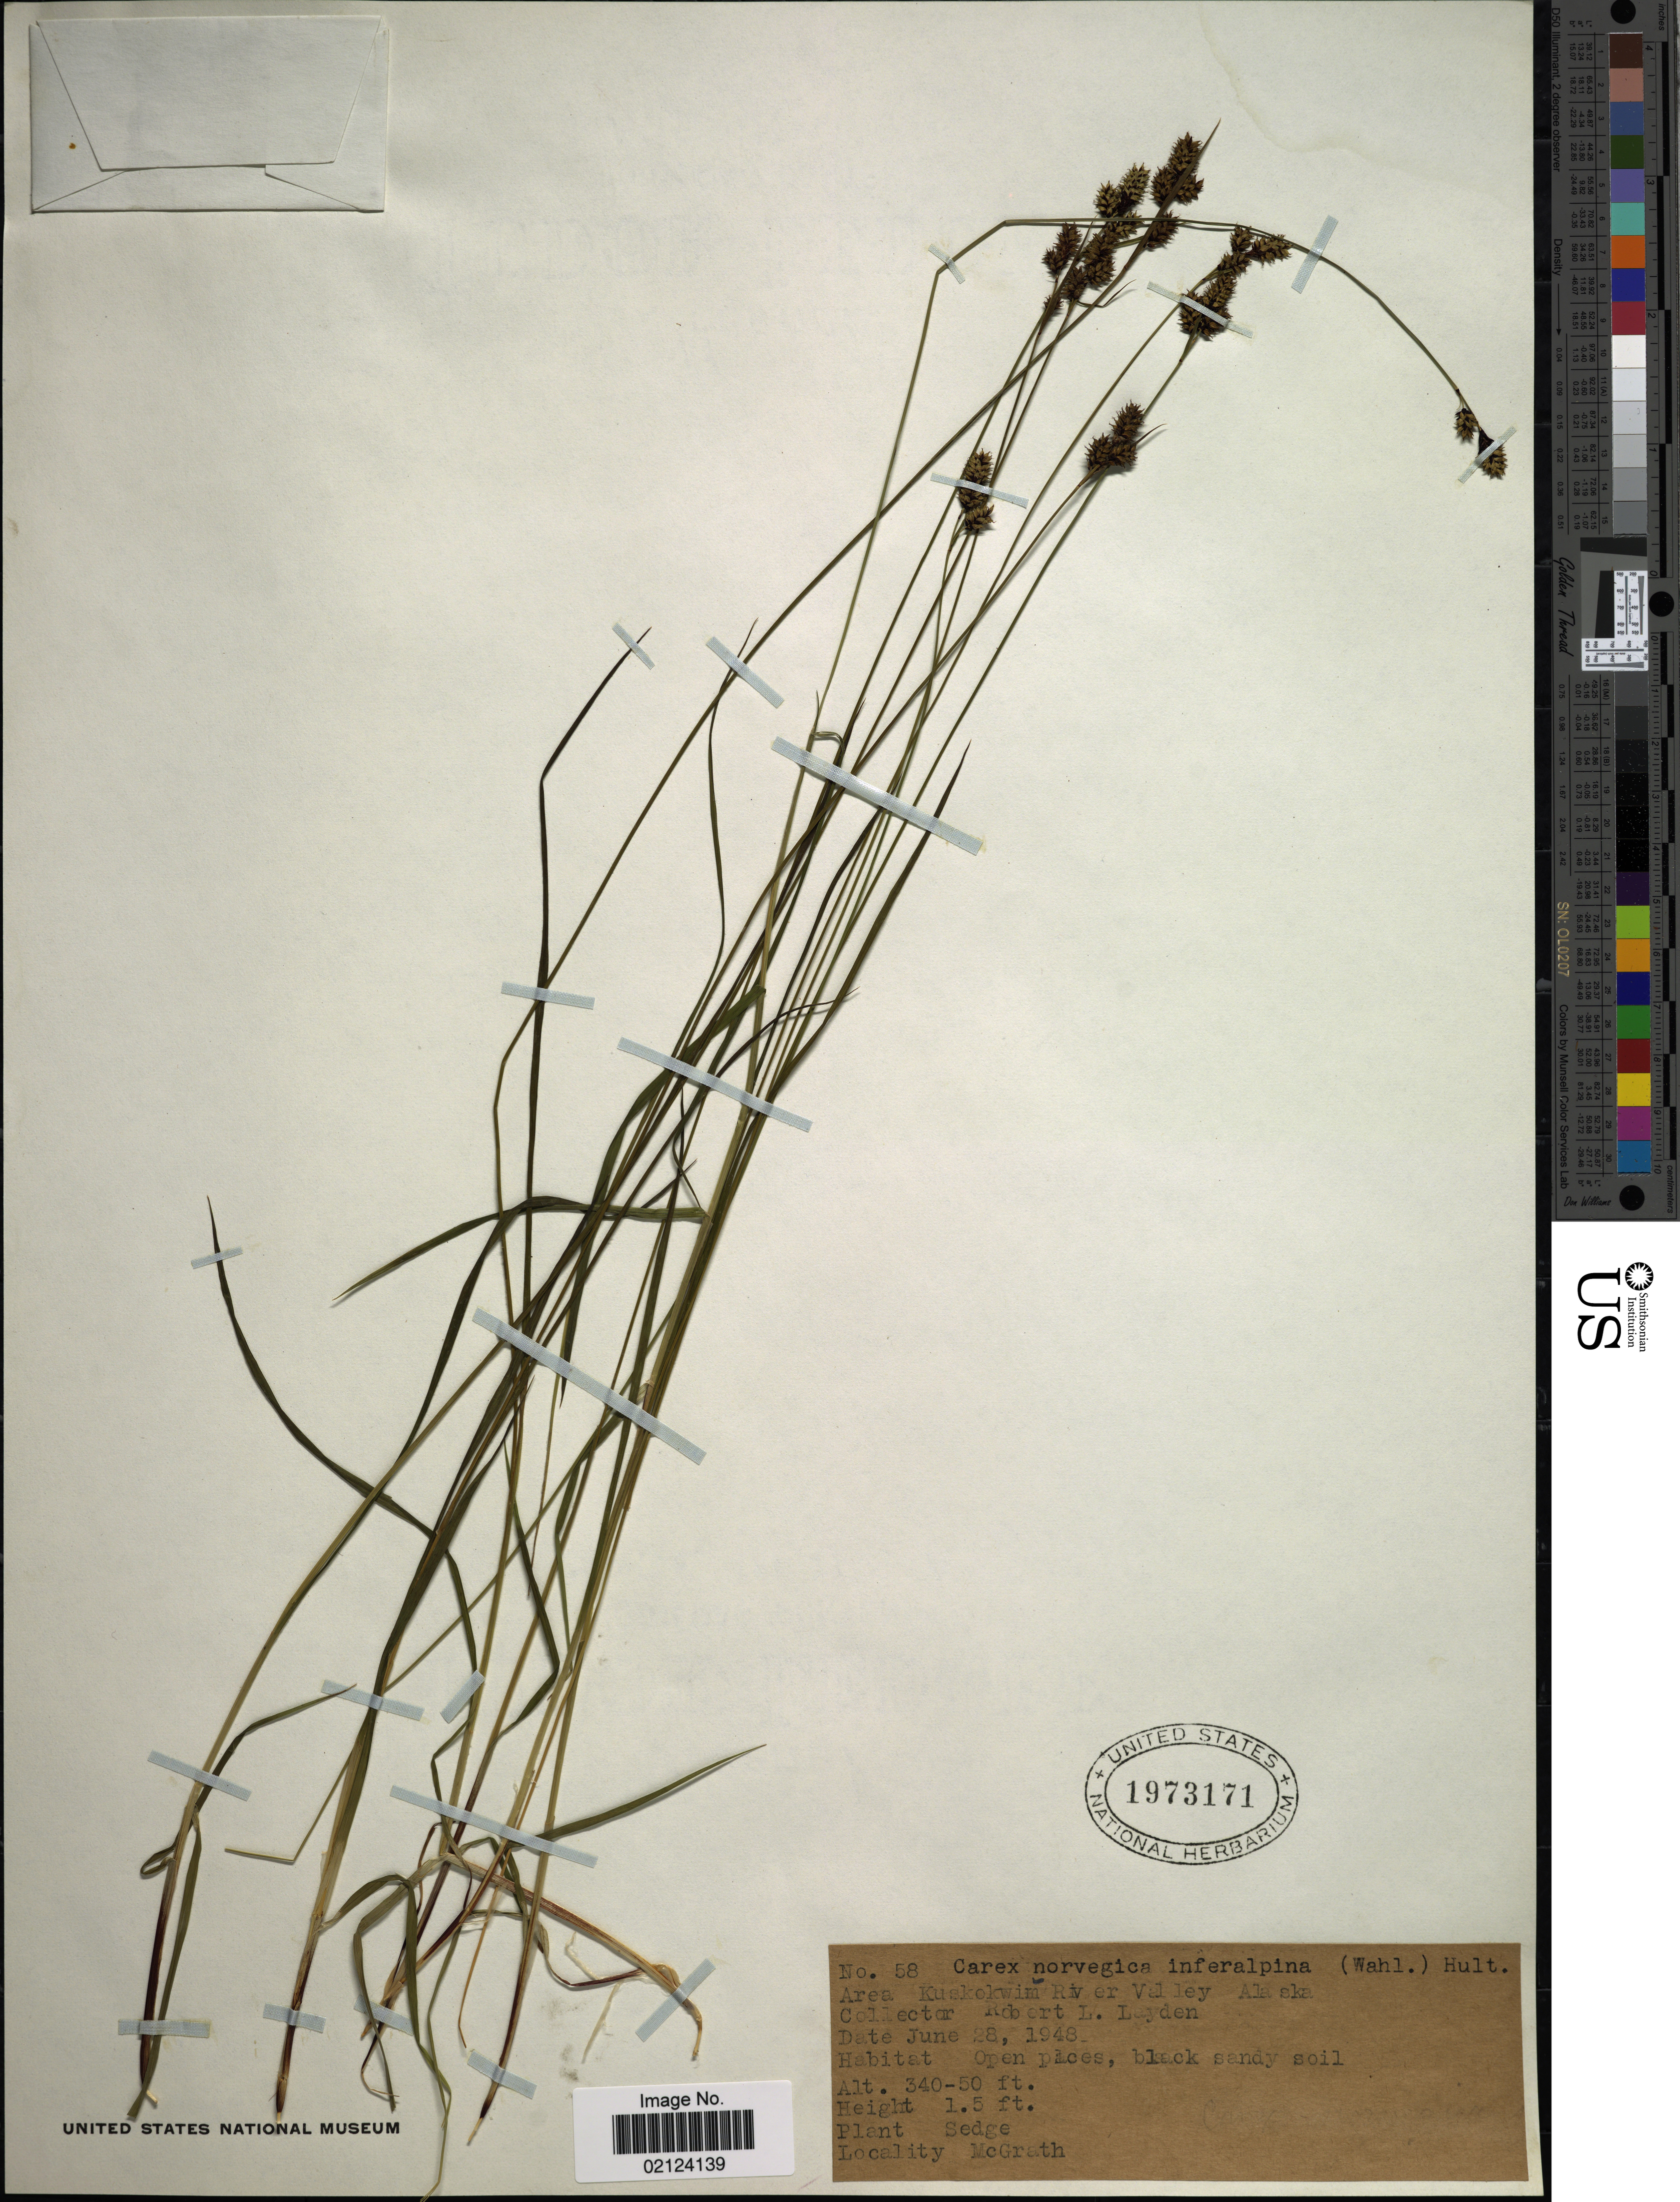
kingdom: Plantae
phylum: Tracheophyta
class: Liliopsida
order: Poales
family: Cyperaceae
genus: Carex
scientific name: Carex media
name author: R. Br.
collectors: R. Layden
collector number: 58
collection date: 1948-06-28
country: United States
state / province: Alaska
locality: Area Kuskokwim River Valley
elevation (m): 104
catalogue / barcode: US 1973171